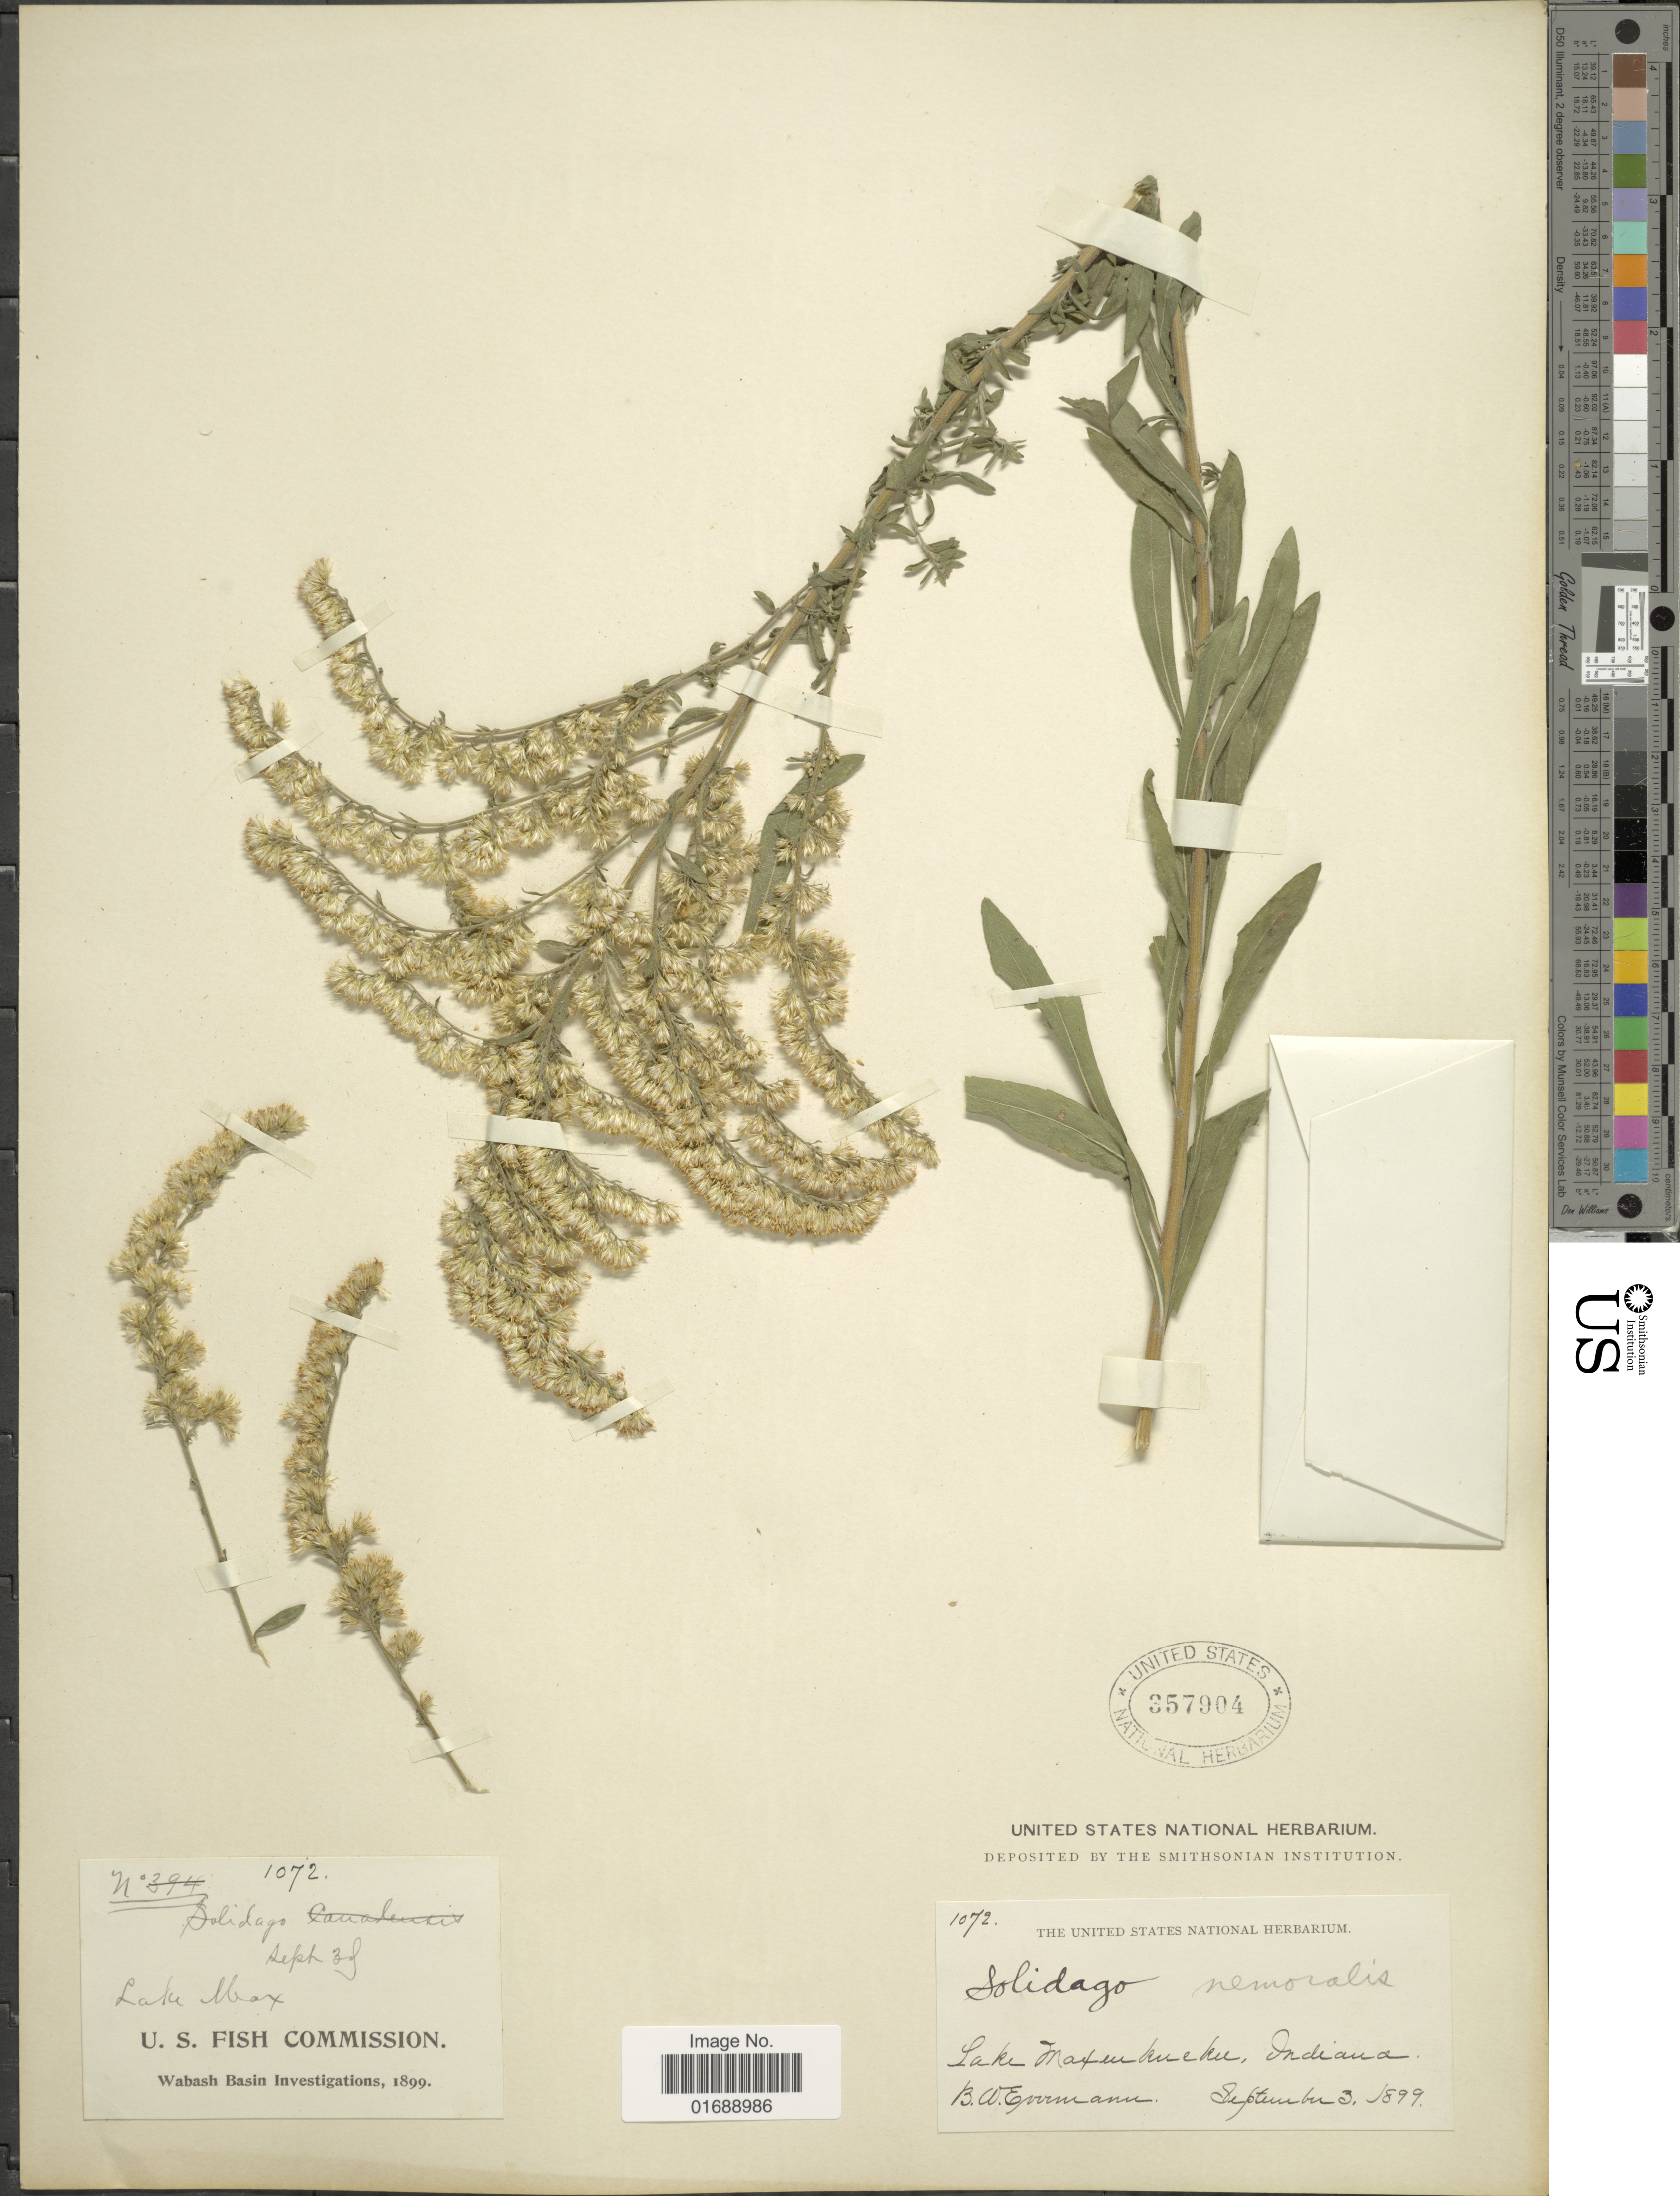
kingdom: Plantae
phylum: Tracheophyta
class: Magnoliopsida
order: Asterales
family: Asteraceae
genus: Solidago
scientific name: Solidago nemoralis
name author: Aiton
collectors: B. W. Evermann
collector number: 1072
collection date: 1899-09-03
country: United States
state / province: Indiana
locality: Lake Maxinkuckee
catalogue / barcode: US 357904